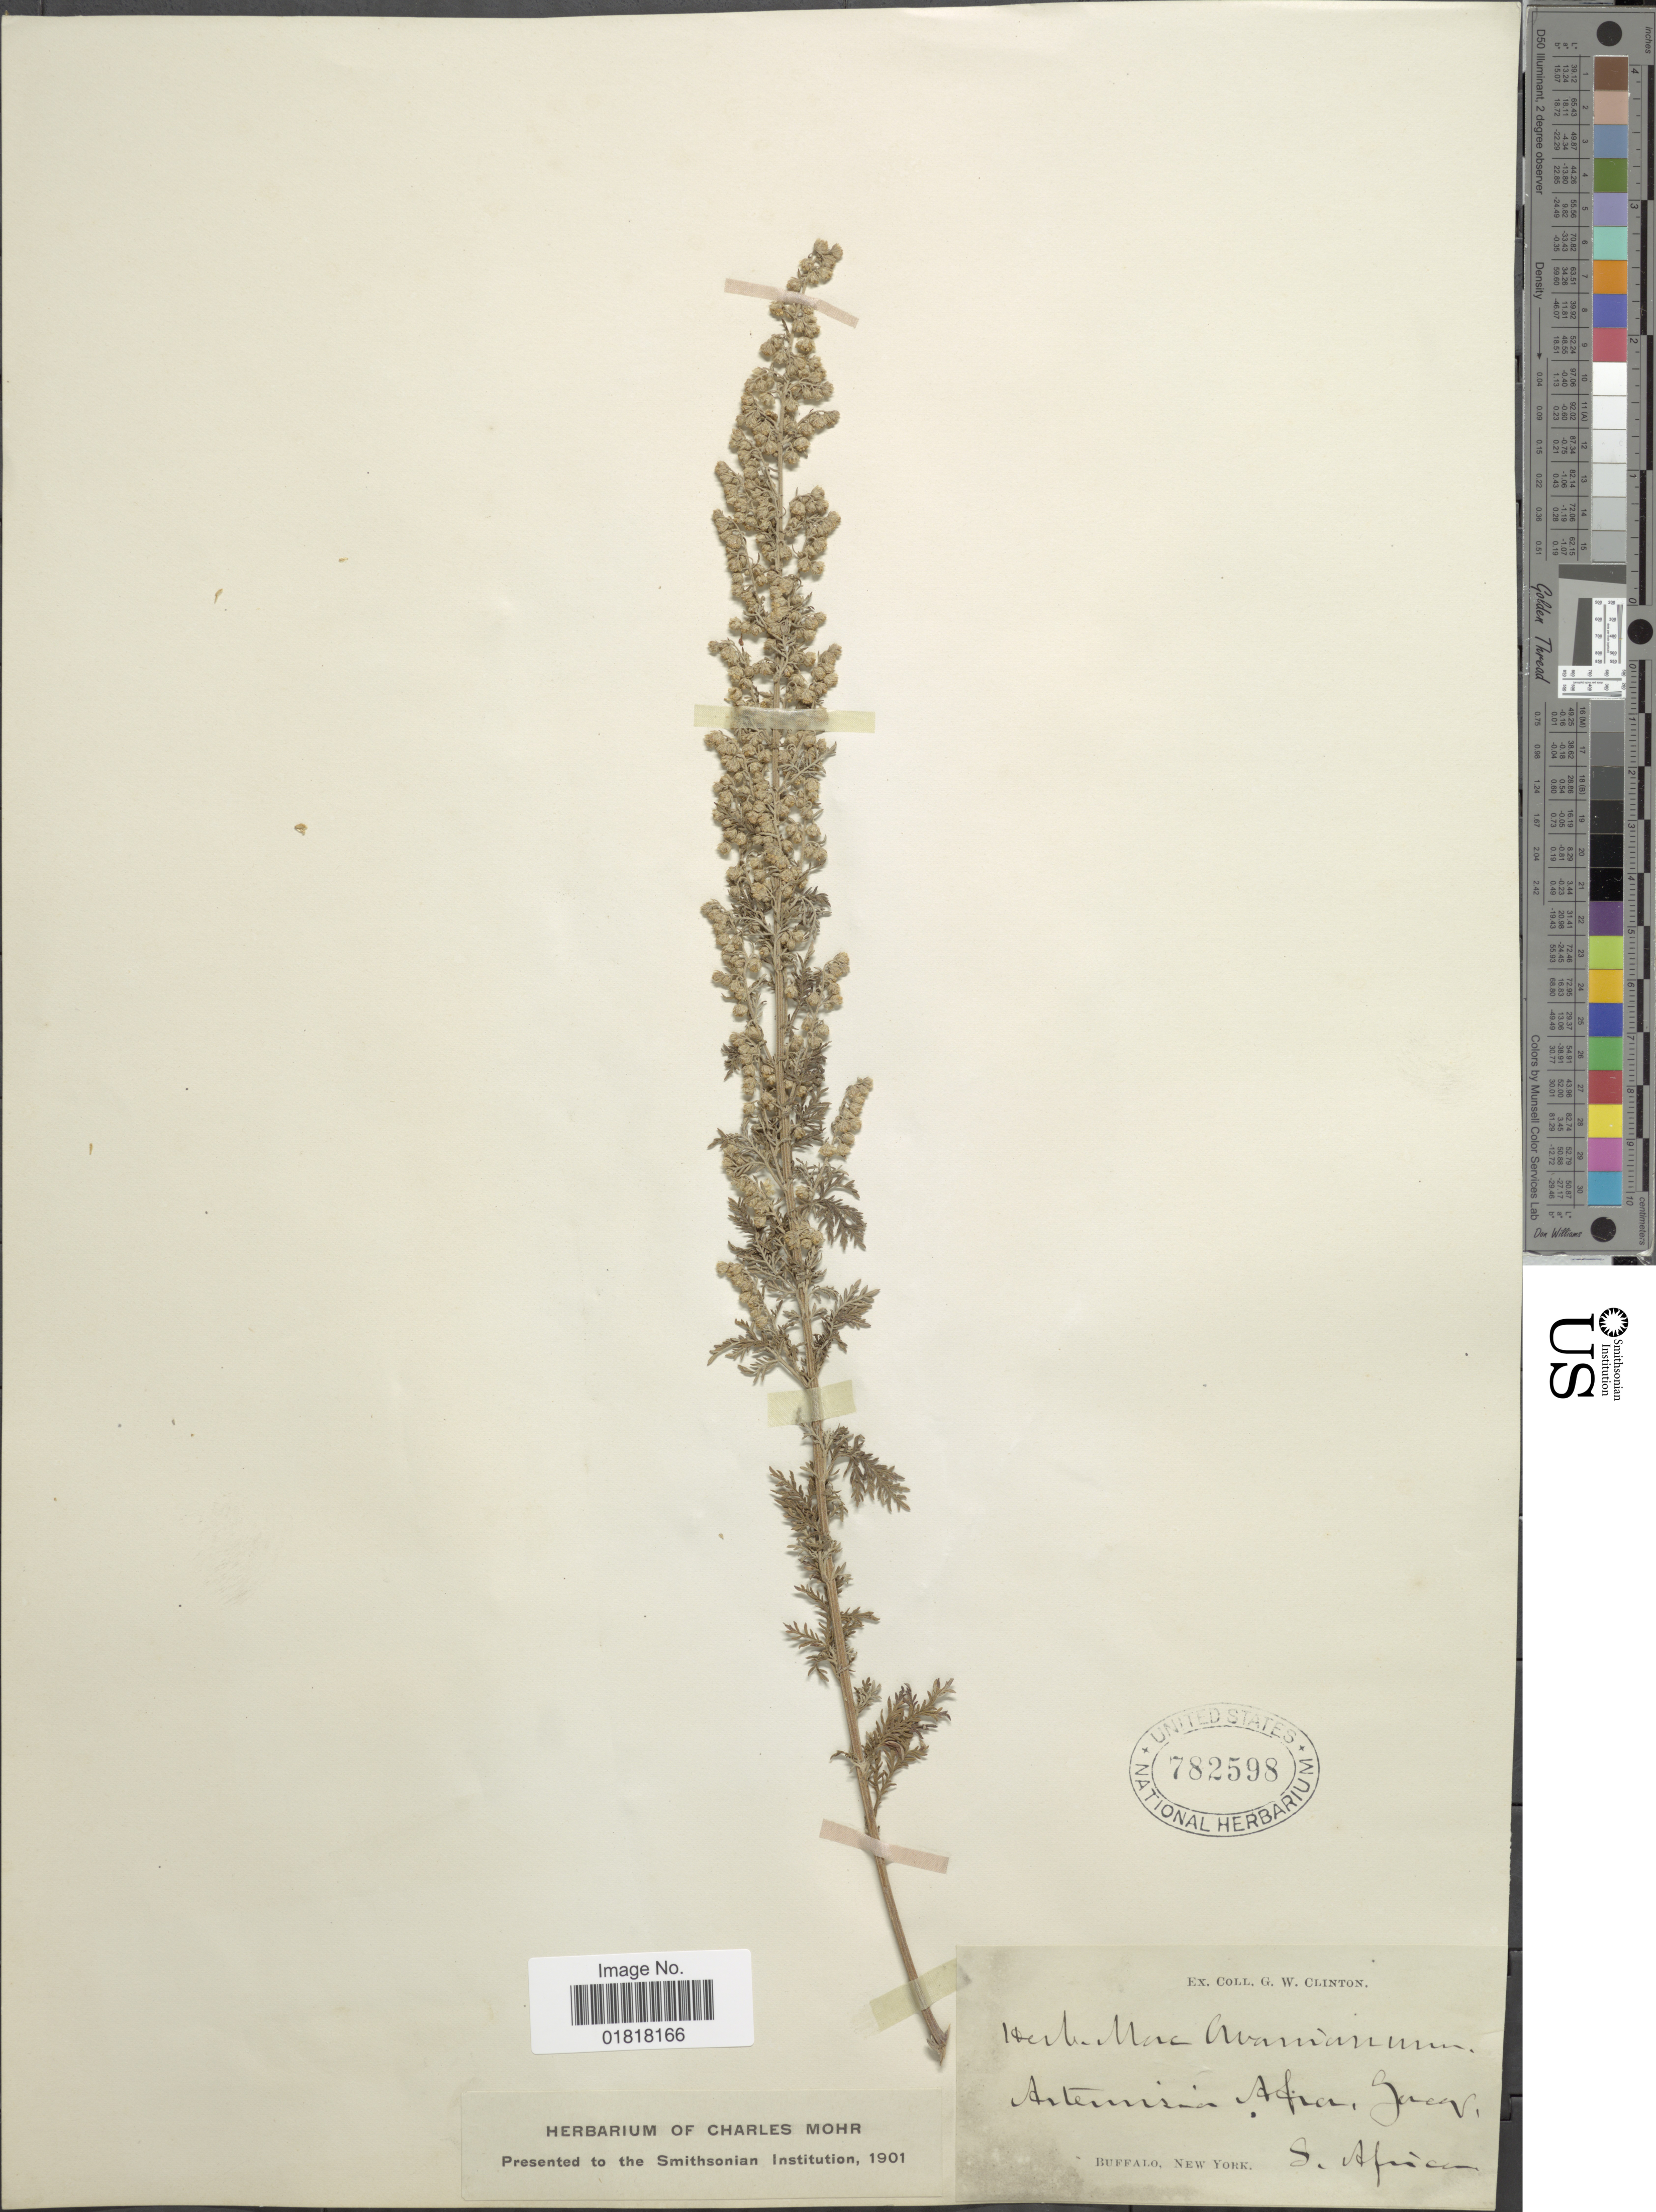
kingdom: Plantae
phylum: Tracheophyta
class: Magnoliopsida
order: Asterales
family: Asteraceae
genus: Artemisia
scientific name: Artemisia sp.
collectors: G. W. Clinton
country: South Africa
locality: Africa, Jerq [interpreted]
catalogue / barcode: US 782598